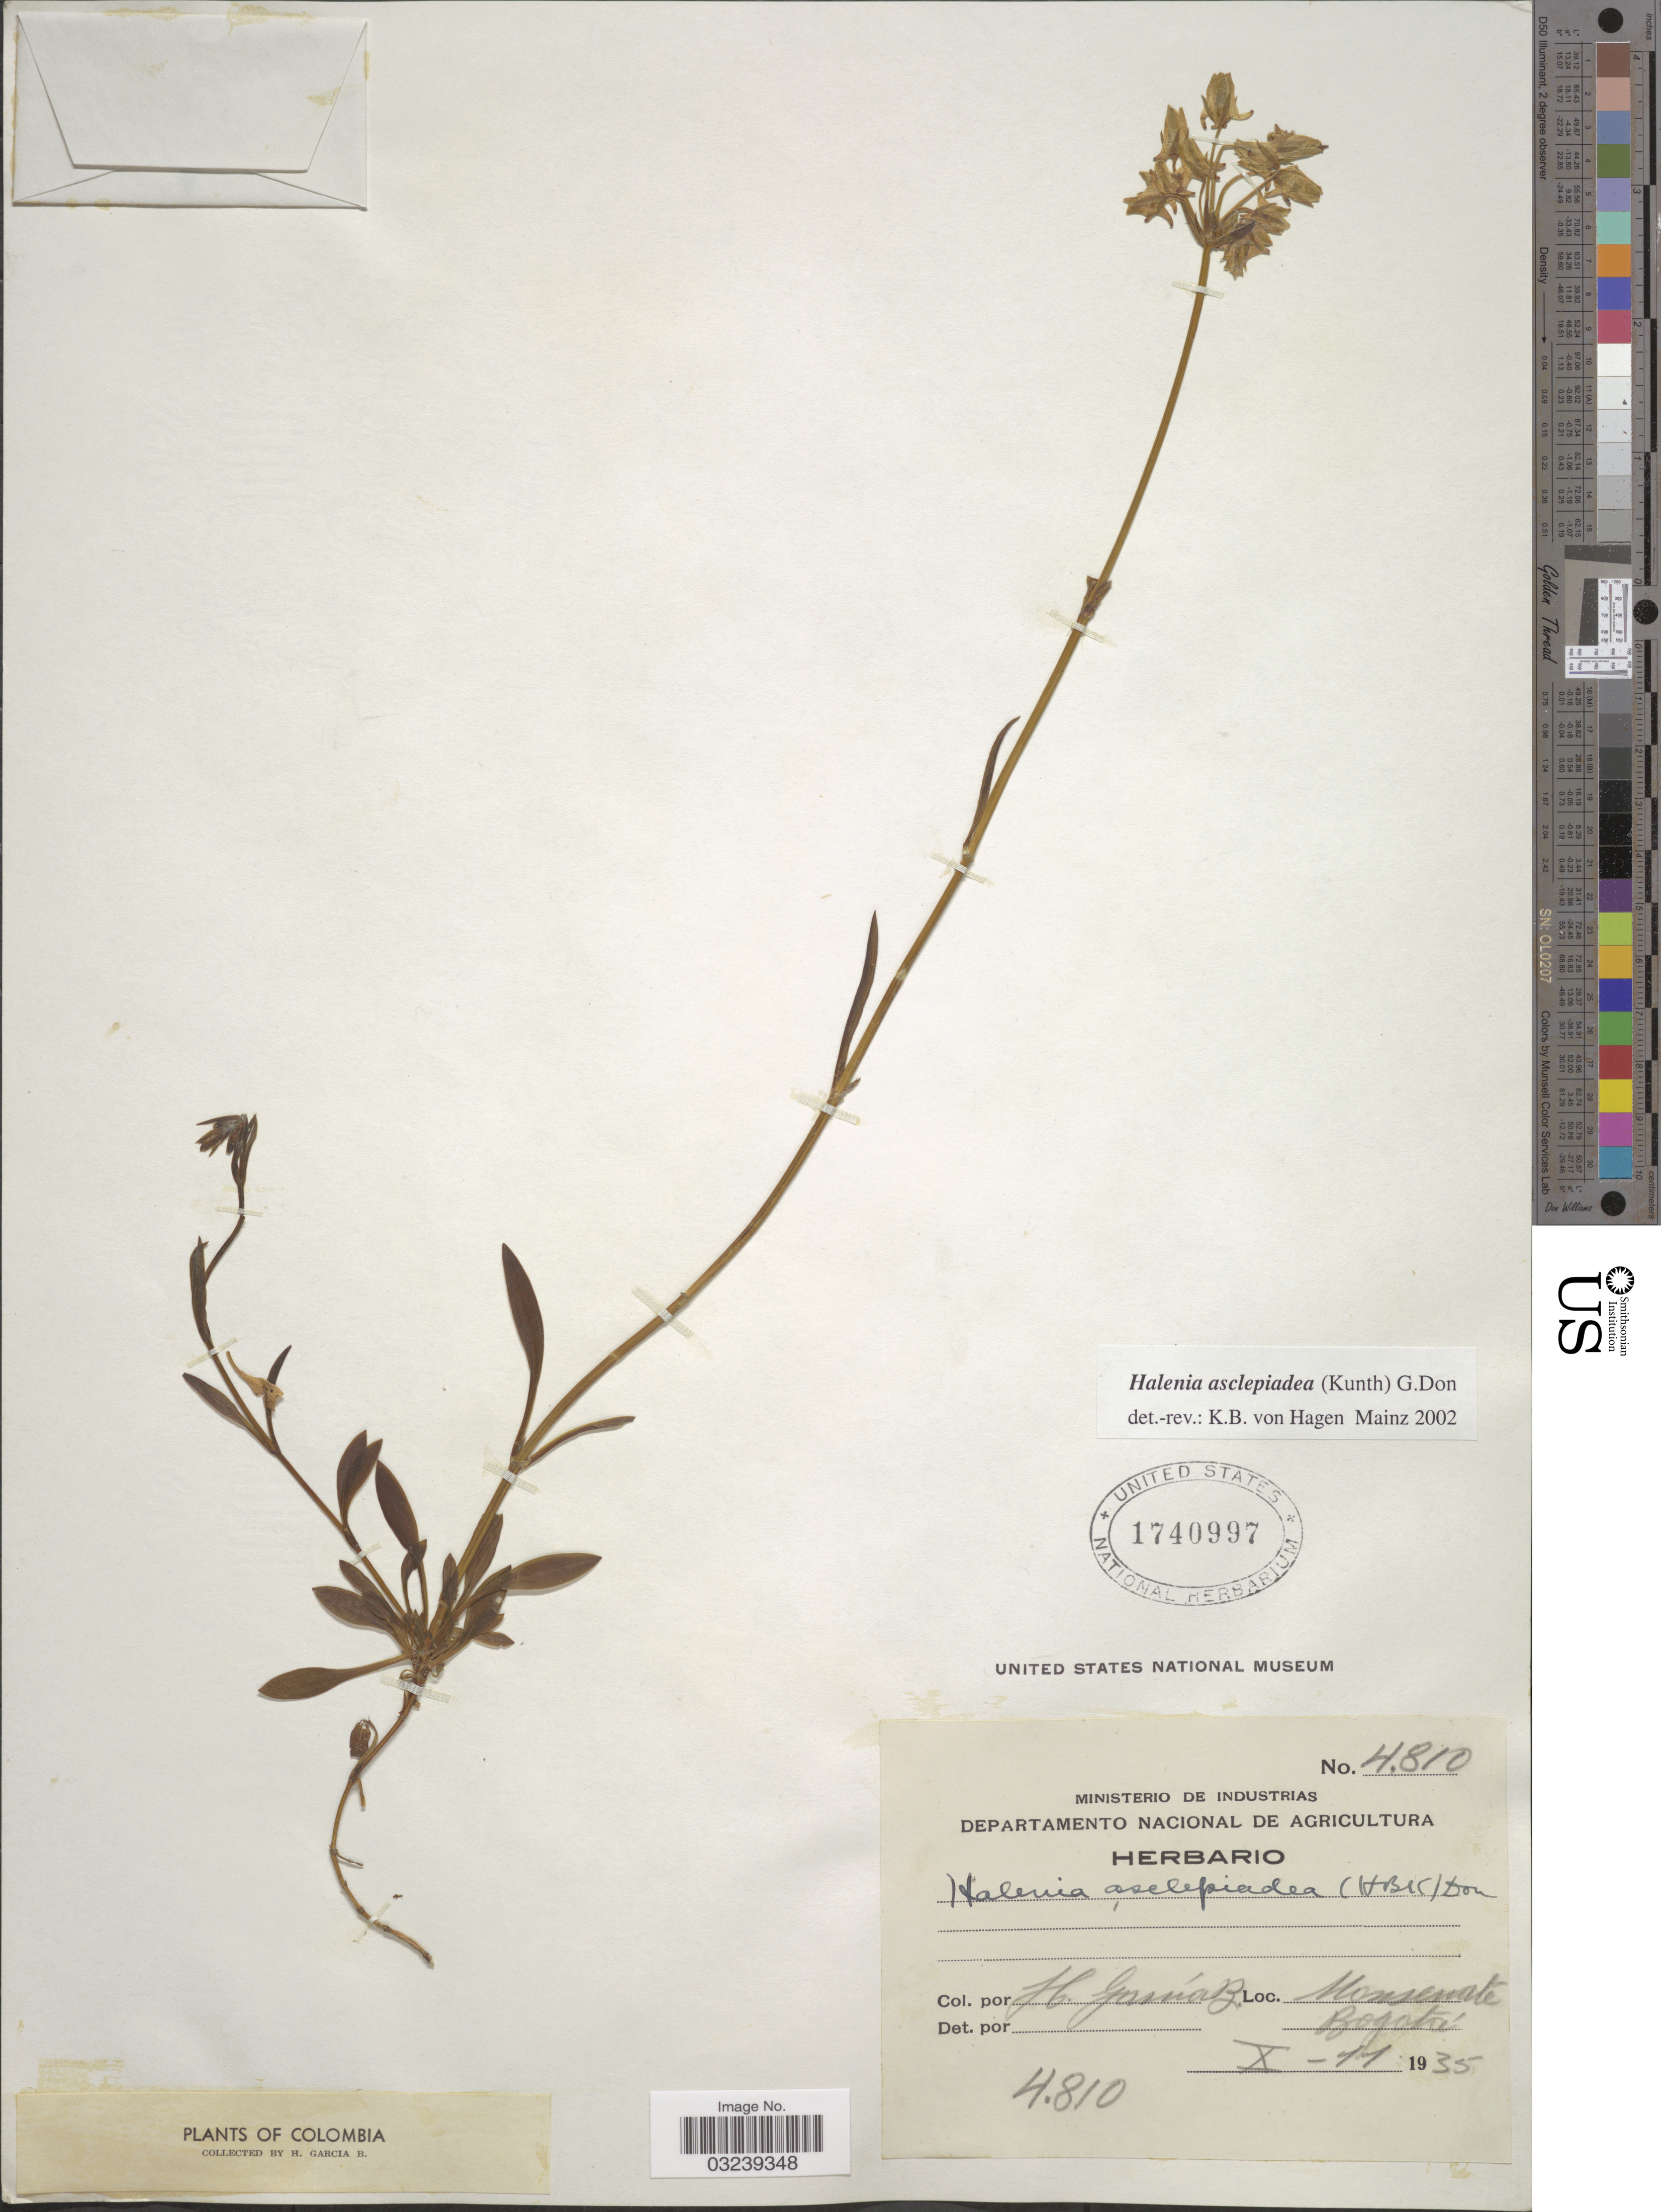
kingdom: Plantae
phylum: Tracheophyta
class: Magnoliopsida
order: Gentianales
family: Gentianaceae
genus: Halenia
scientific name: Halenia asclepiadea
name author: (Kunth) G. Don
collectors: H. García B.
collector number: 4810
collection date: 1935-10-11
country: Colombia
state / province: Bogota D.C.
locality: Monserrate, Bogotá.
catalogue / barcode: US 1740997